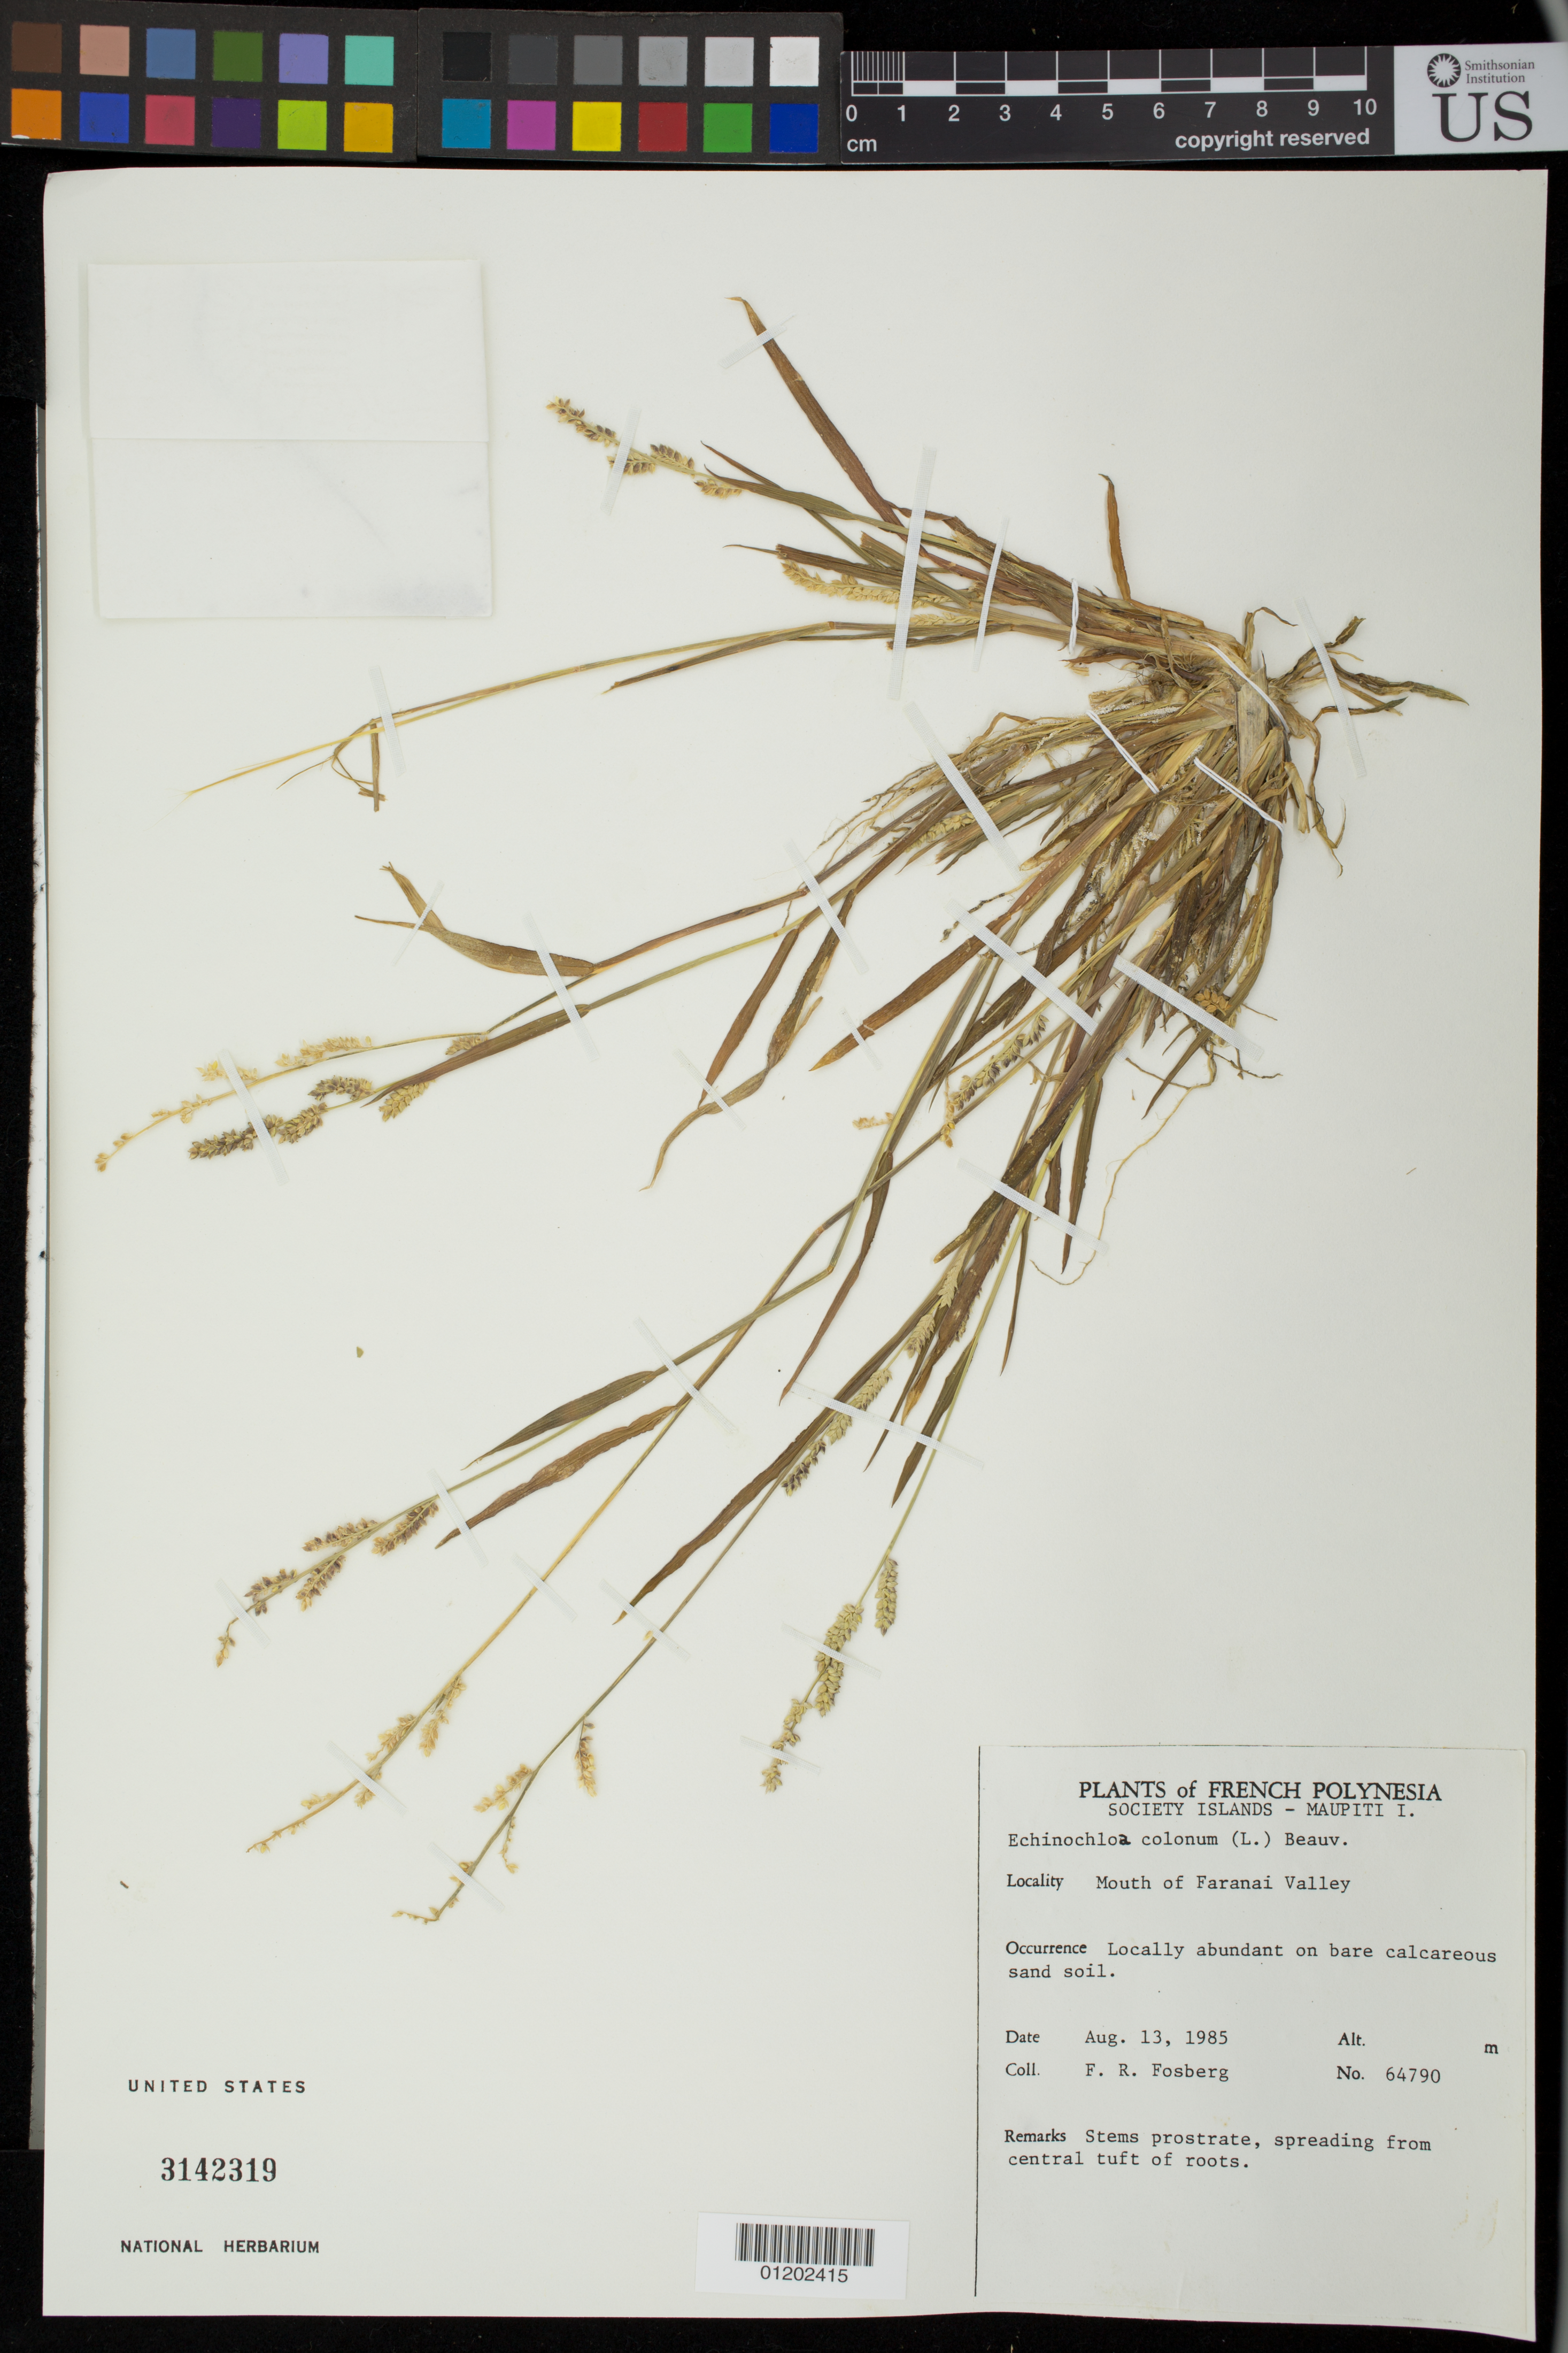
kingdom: Plantae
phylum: Tracheophyta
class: Liliopsida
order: Poales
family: Poaceae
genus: Echinochloa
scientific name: Echinochloa colona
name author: (L.) Link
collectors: F. R. Fosberg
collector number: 64790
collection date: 1985-08-13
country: French Polynesia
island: Maupiti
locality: Mouth of Faranai Valley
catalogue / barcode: US 3142319